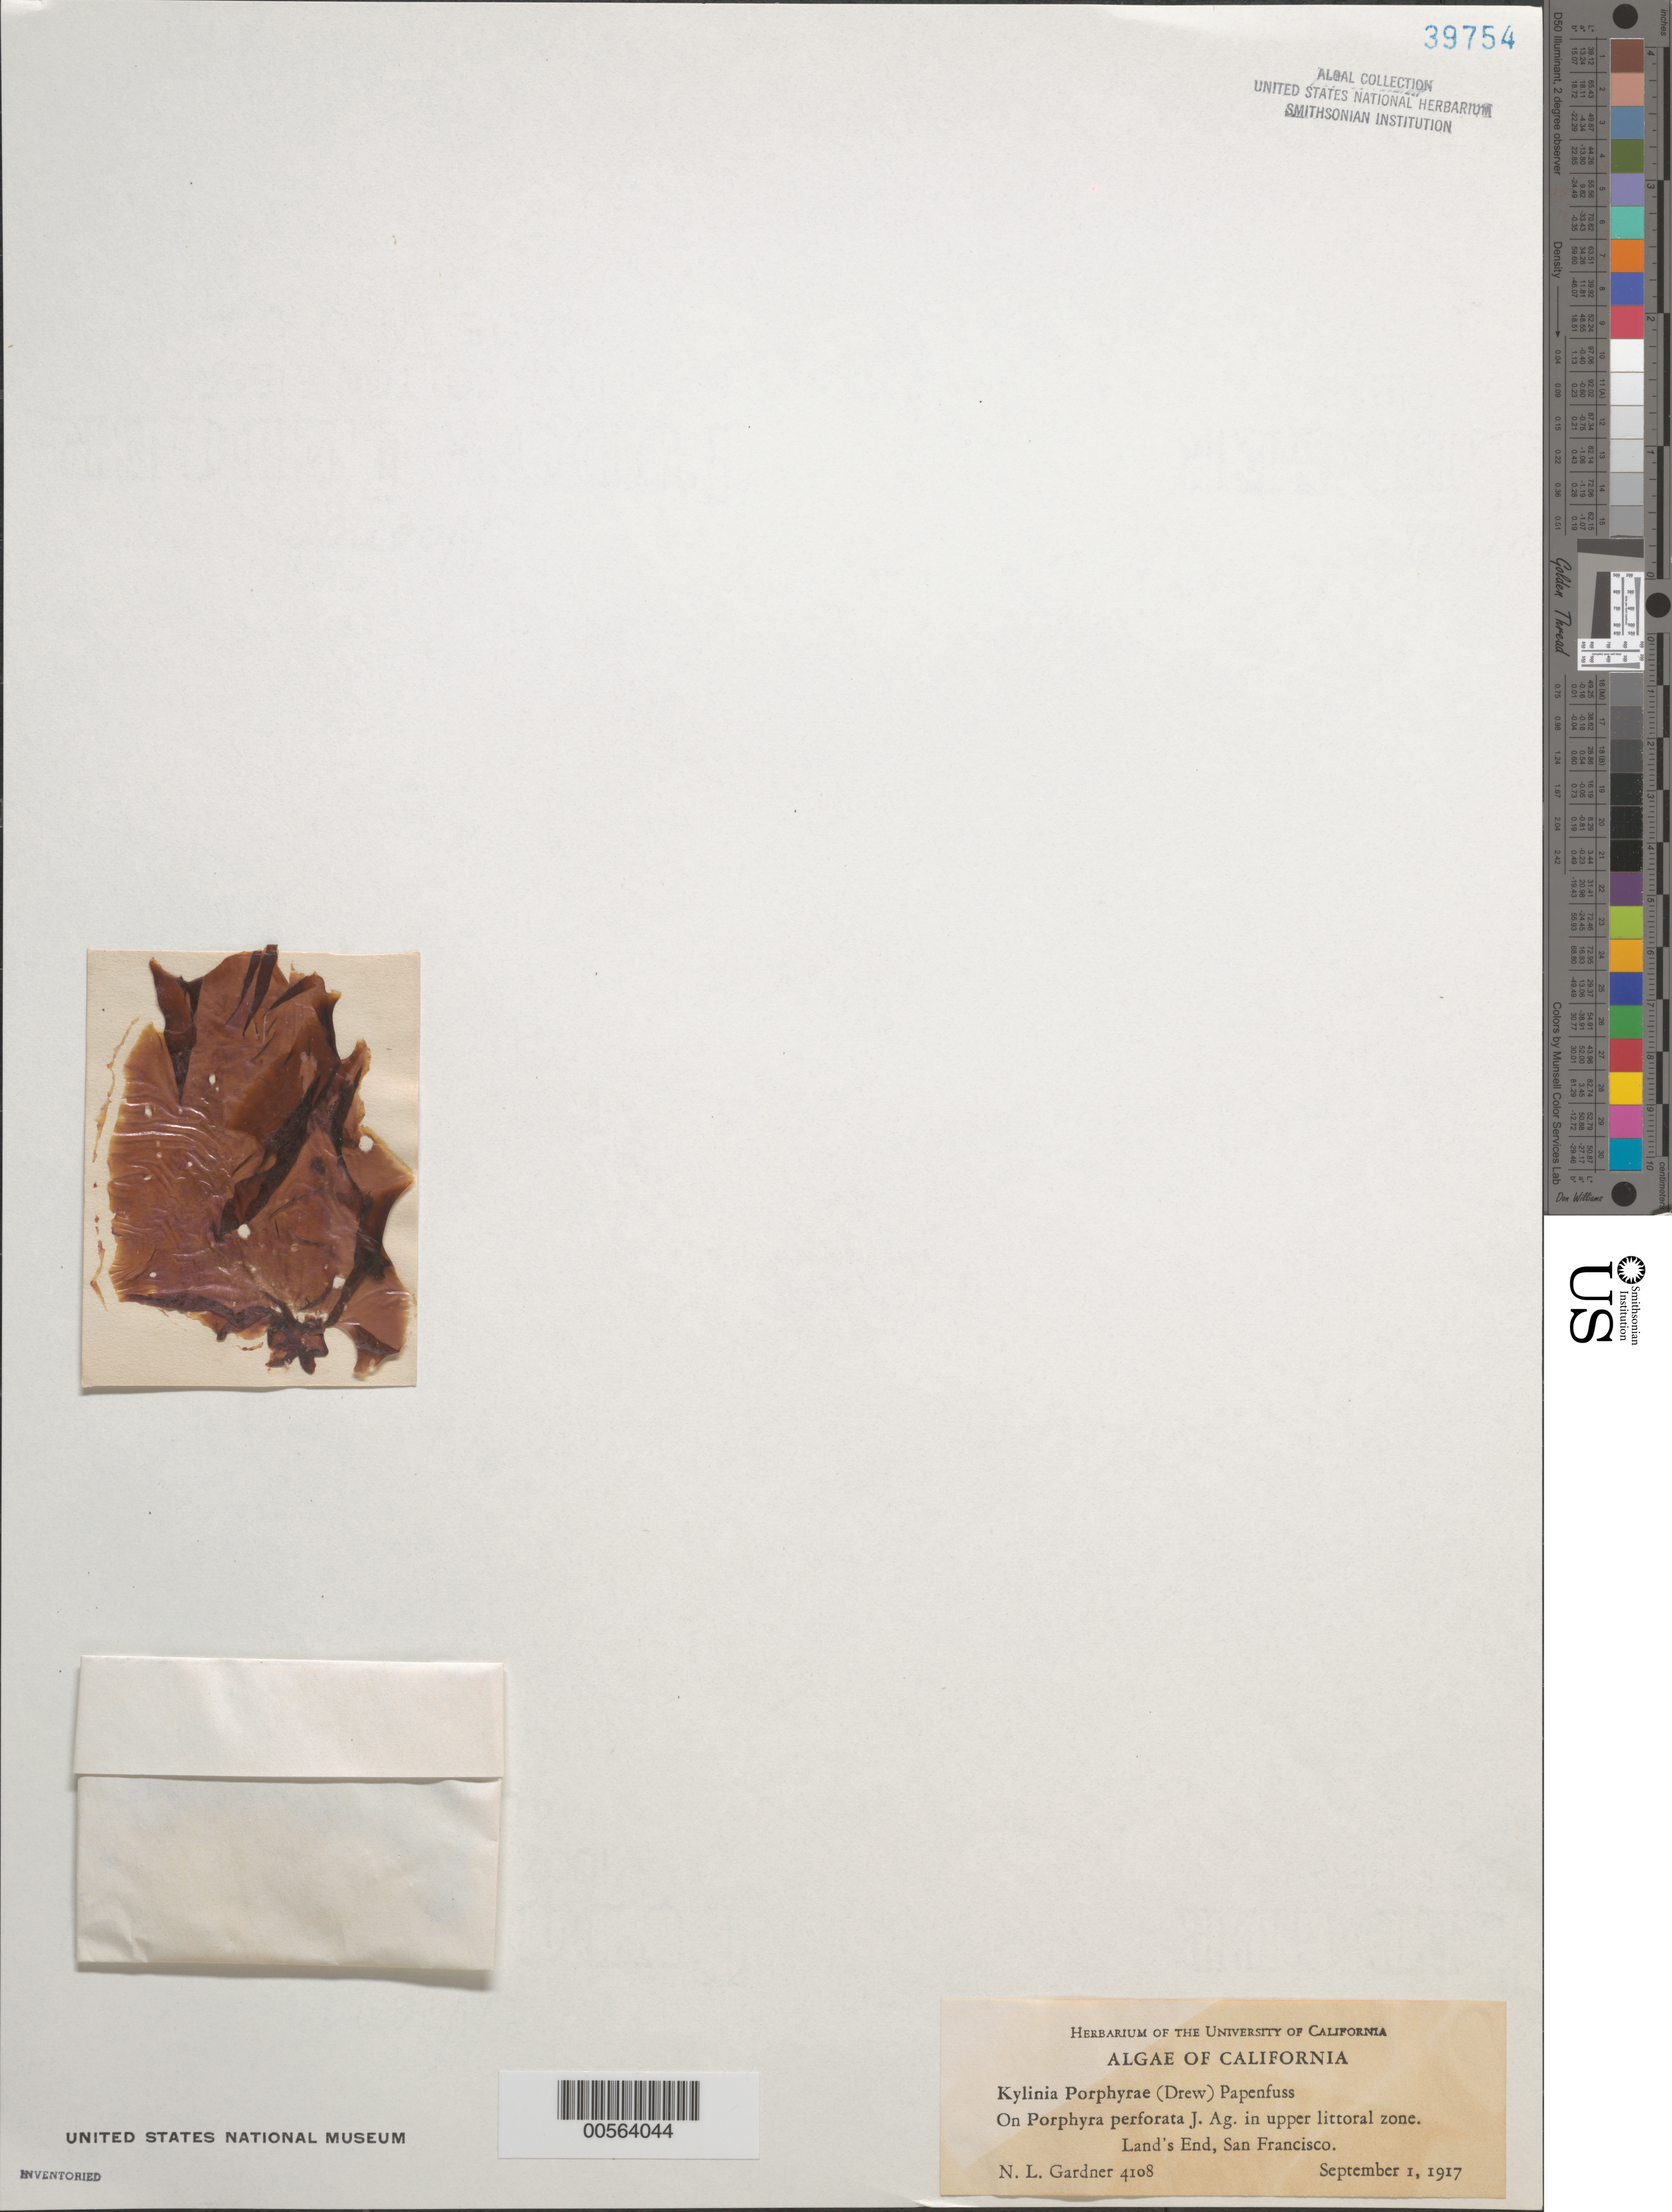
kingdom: Plantae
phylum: Rhodophyta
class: Florideophyceae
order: Acrochaetiales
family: Rhodochortonaceae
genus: Rhododrewia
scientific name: Rhododrewia porphyrae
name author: (K.M. Drew) S.L. Clayden & G.W. Saunders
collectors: N. Gardner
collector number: NLG 4108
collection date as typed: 01 Sep 1917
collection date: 1917-09-01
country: United States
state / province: California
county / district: San Francisco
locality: San Francisco, Lands End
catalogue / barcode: US 39754